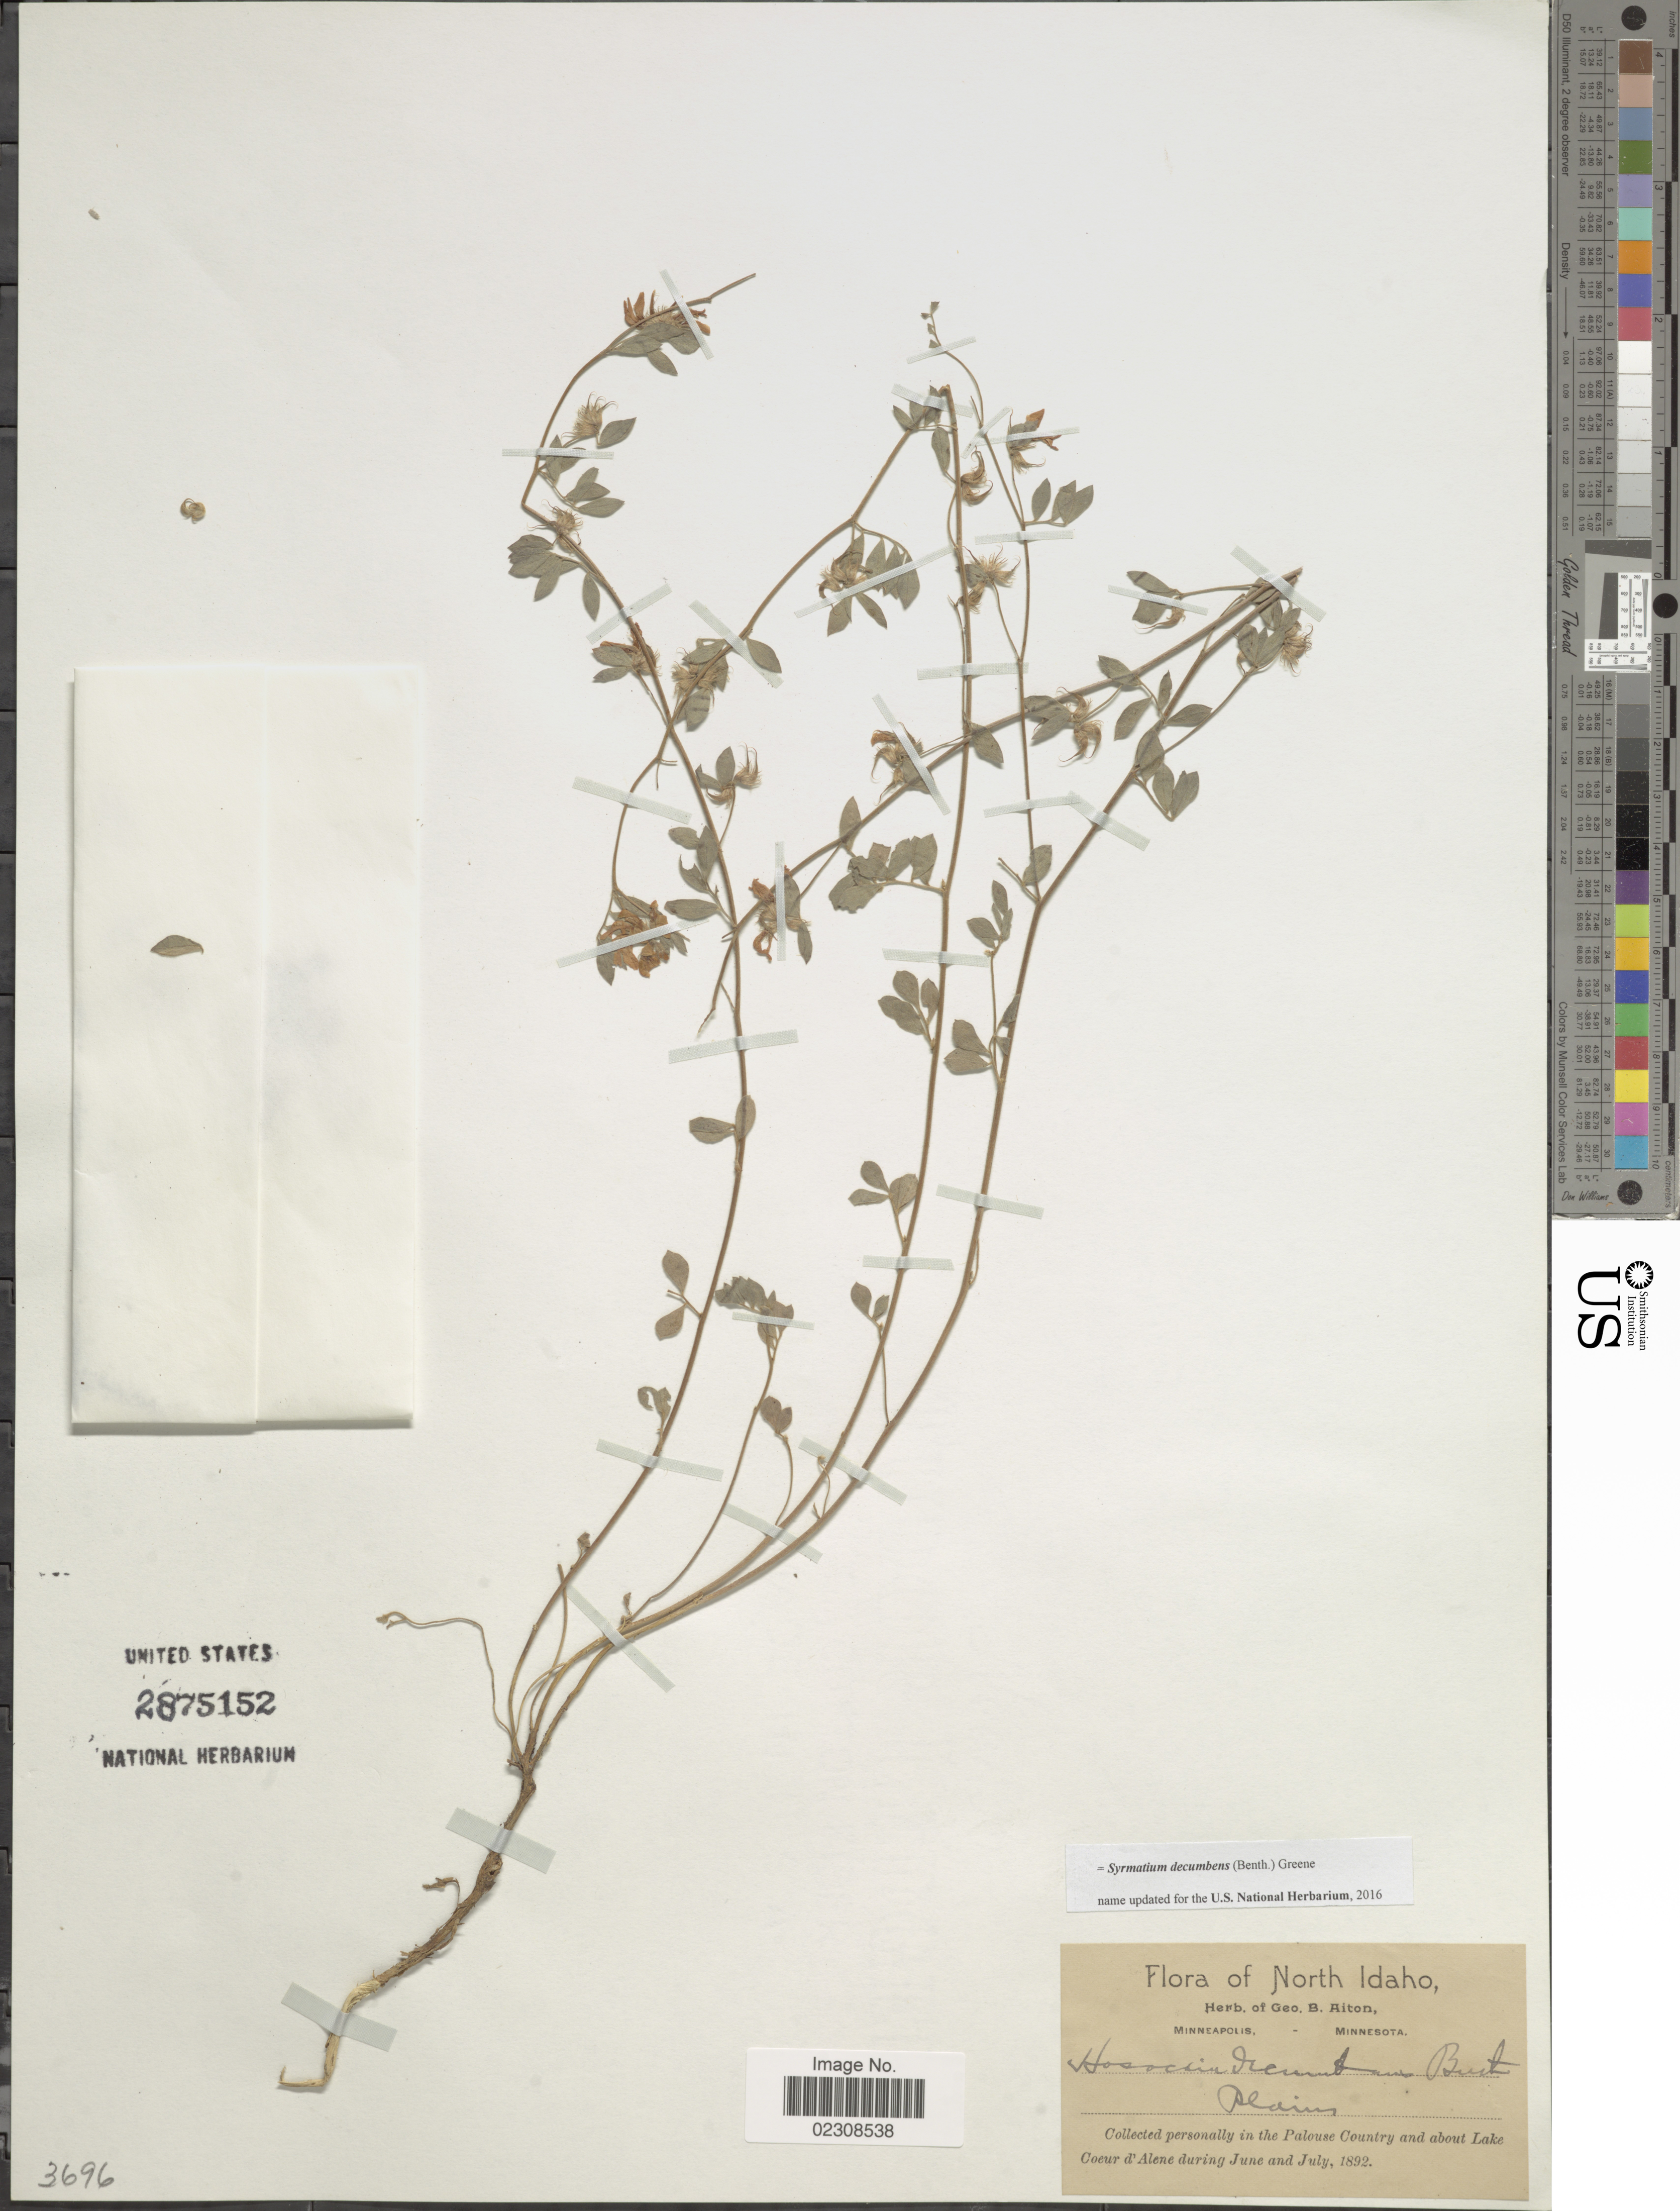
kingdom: Plantae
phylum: Tracheophyta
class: Magnoliopsida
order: Fabales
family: Fabaceae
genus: Syrmatium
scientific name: Syrmatium decumbens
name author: (Benth.) Greene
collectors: G. B. Aiton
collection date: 1892-06/1892-07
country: United States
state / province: Idaho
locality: North Idaho. in the Palouse Country and about Lake Coeur d'Alene.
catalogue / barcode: US 2875152